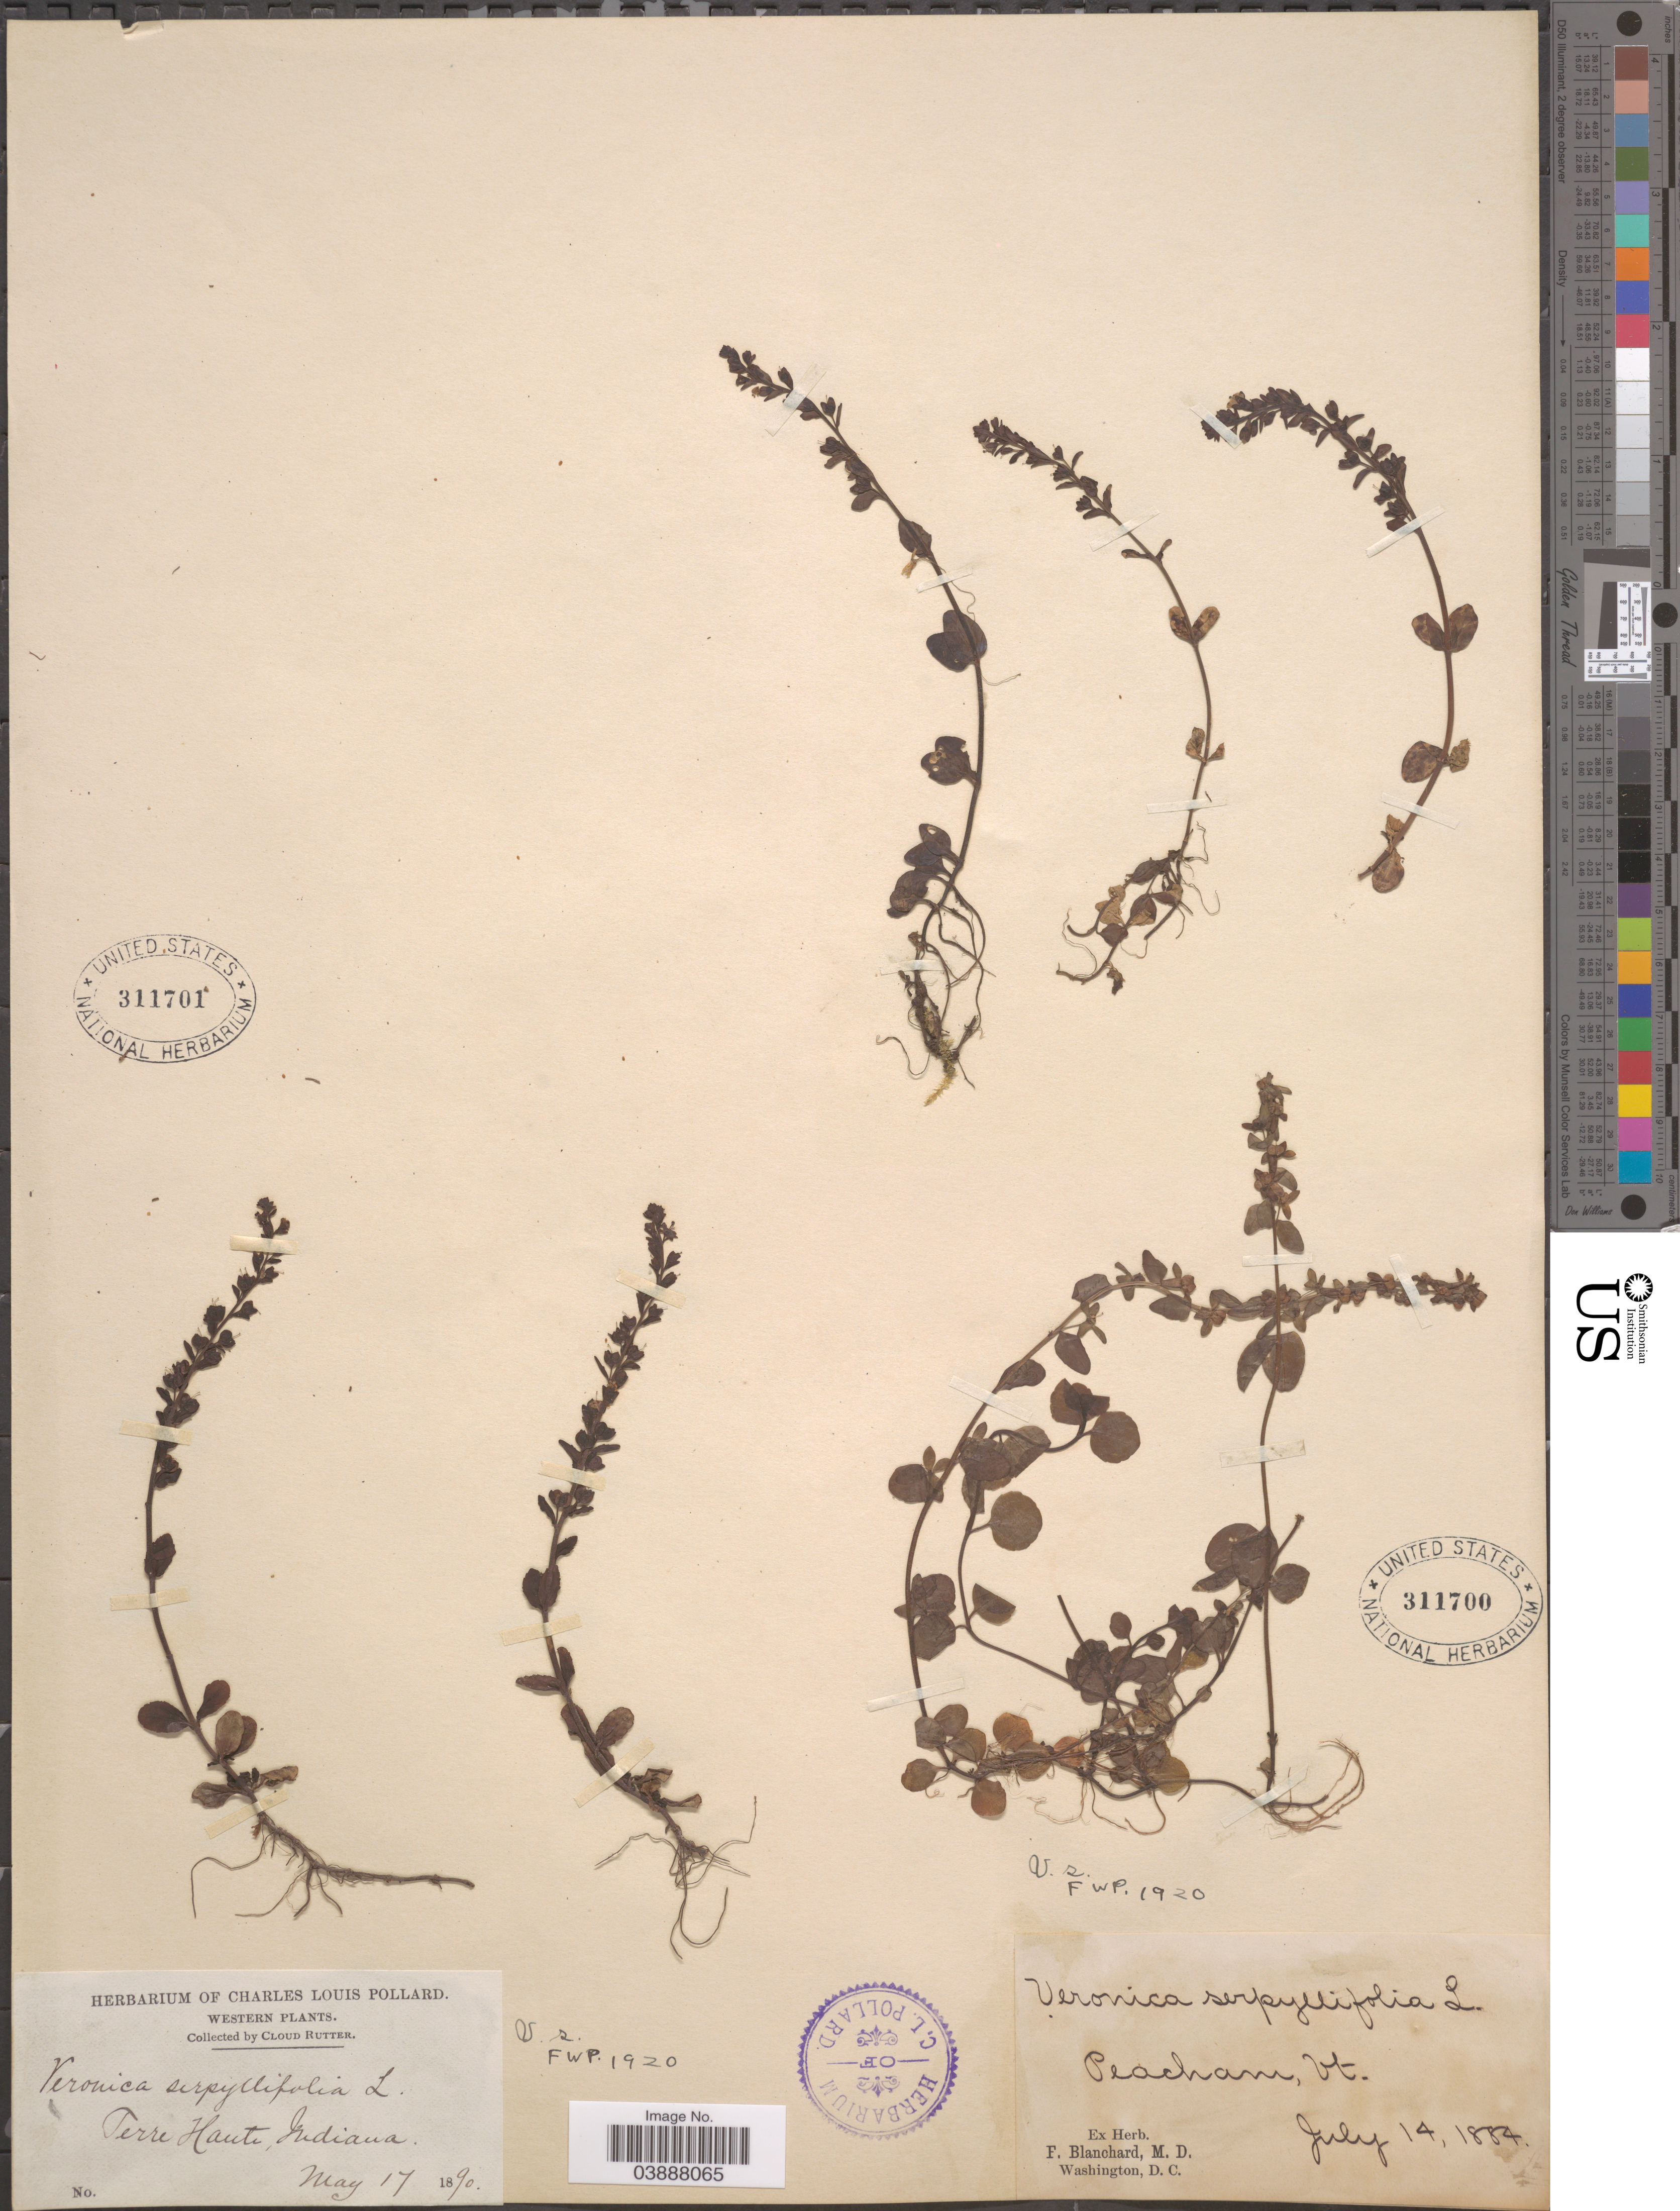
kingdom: Plantae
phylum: Tracheophyta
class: Magnoliopsida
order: Lamiales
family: Plantaginaceae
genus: Veronica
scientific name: Veronica serpyllifolia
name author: L.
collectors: ex herb. F. Blanchard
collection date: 1884-07-14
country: United States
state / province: Vermont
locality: Peacham.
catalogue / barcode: US 311700-2